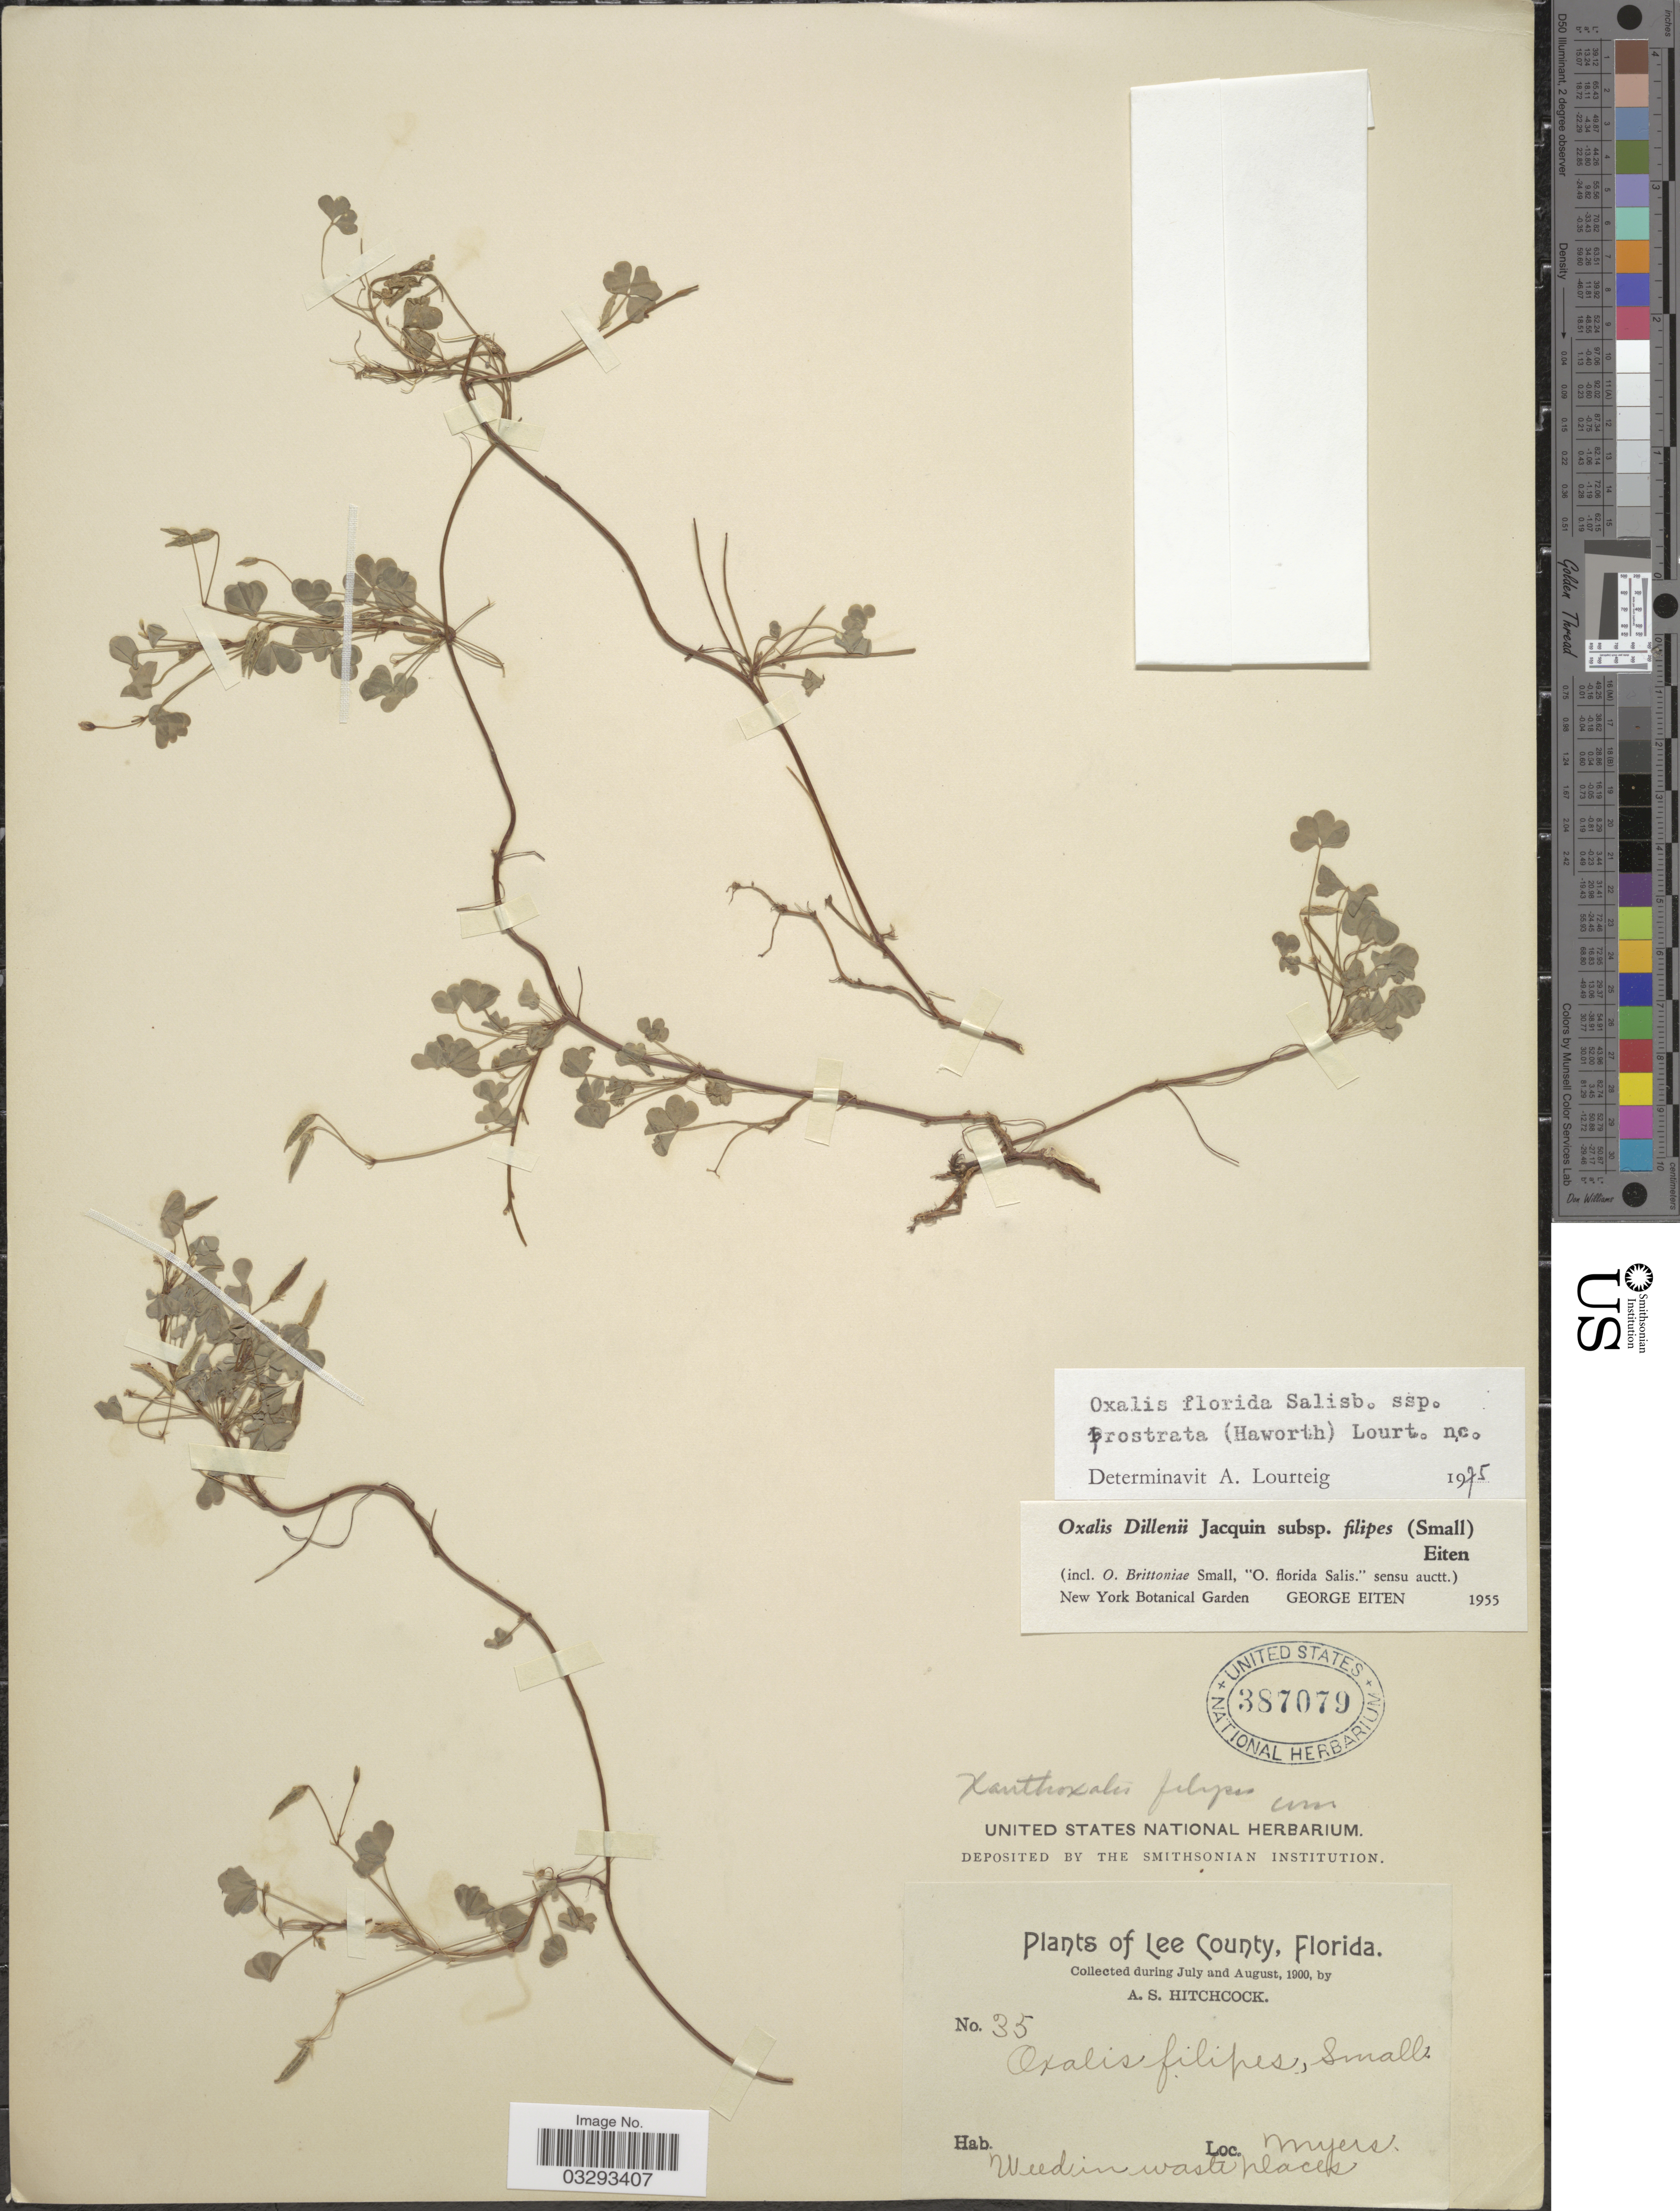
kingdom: Plantae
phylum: Tracheophyta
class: Magnoliopsida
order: Oxalidales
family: Oxalidaceae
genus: Oxalis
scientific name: Oxalis florida subsp. prostrata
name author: (Haw.) Lourteig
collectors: A. S. Hitchcock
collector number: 35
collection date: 1900-07/1900-08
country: United States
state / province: Florida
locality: Lee County. Myers.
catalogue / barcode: US 387079